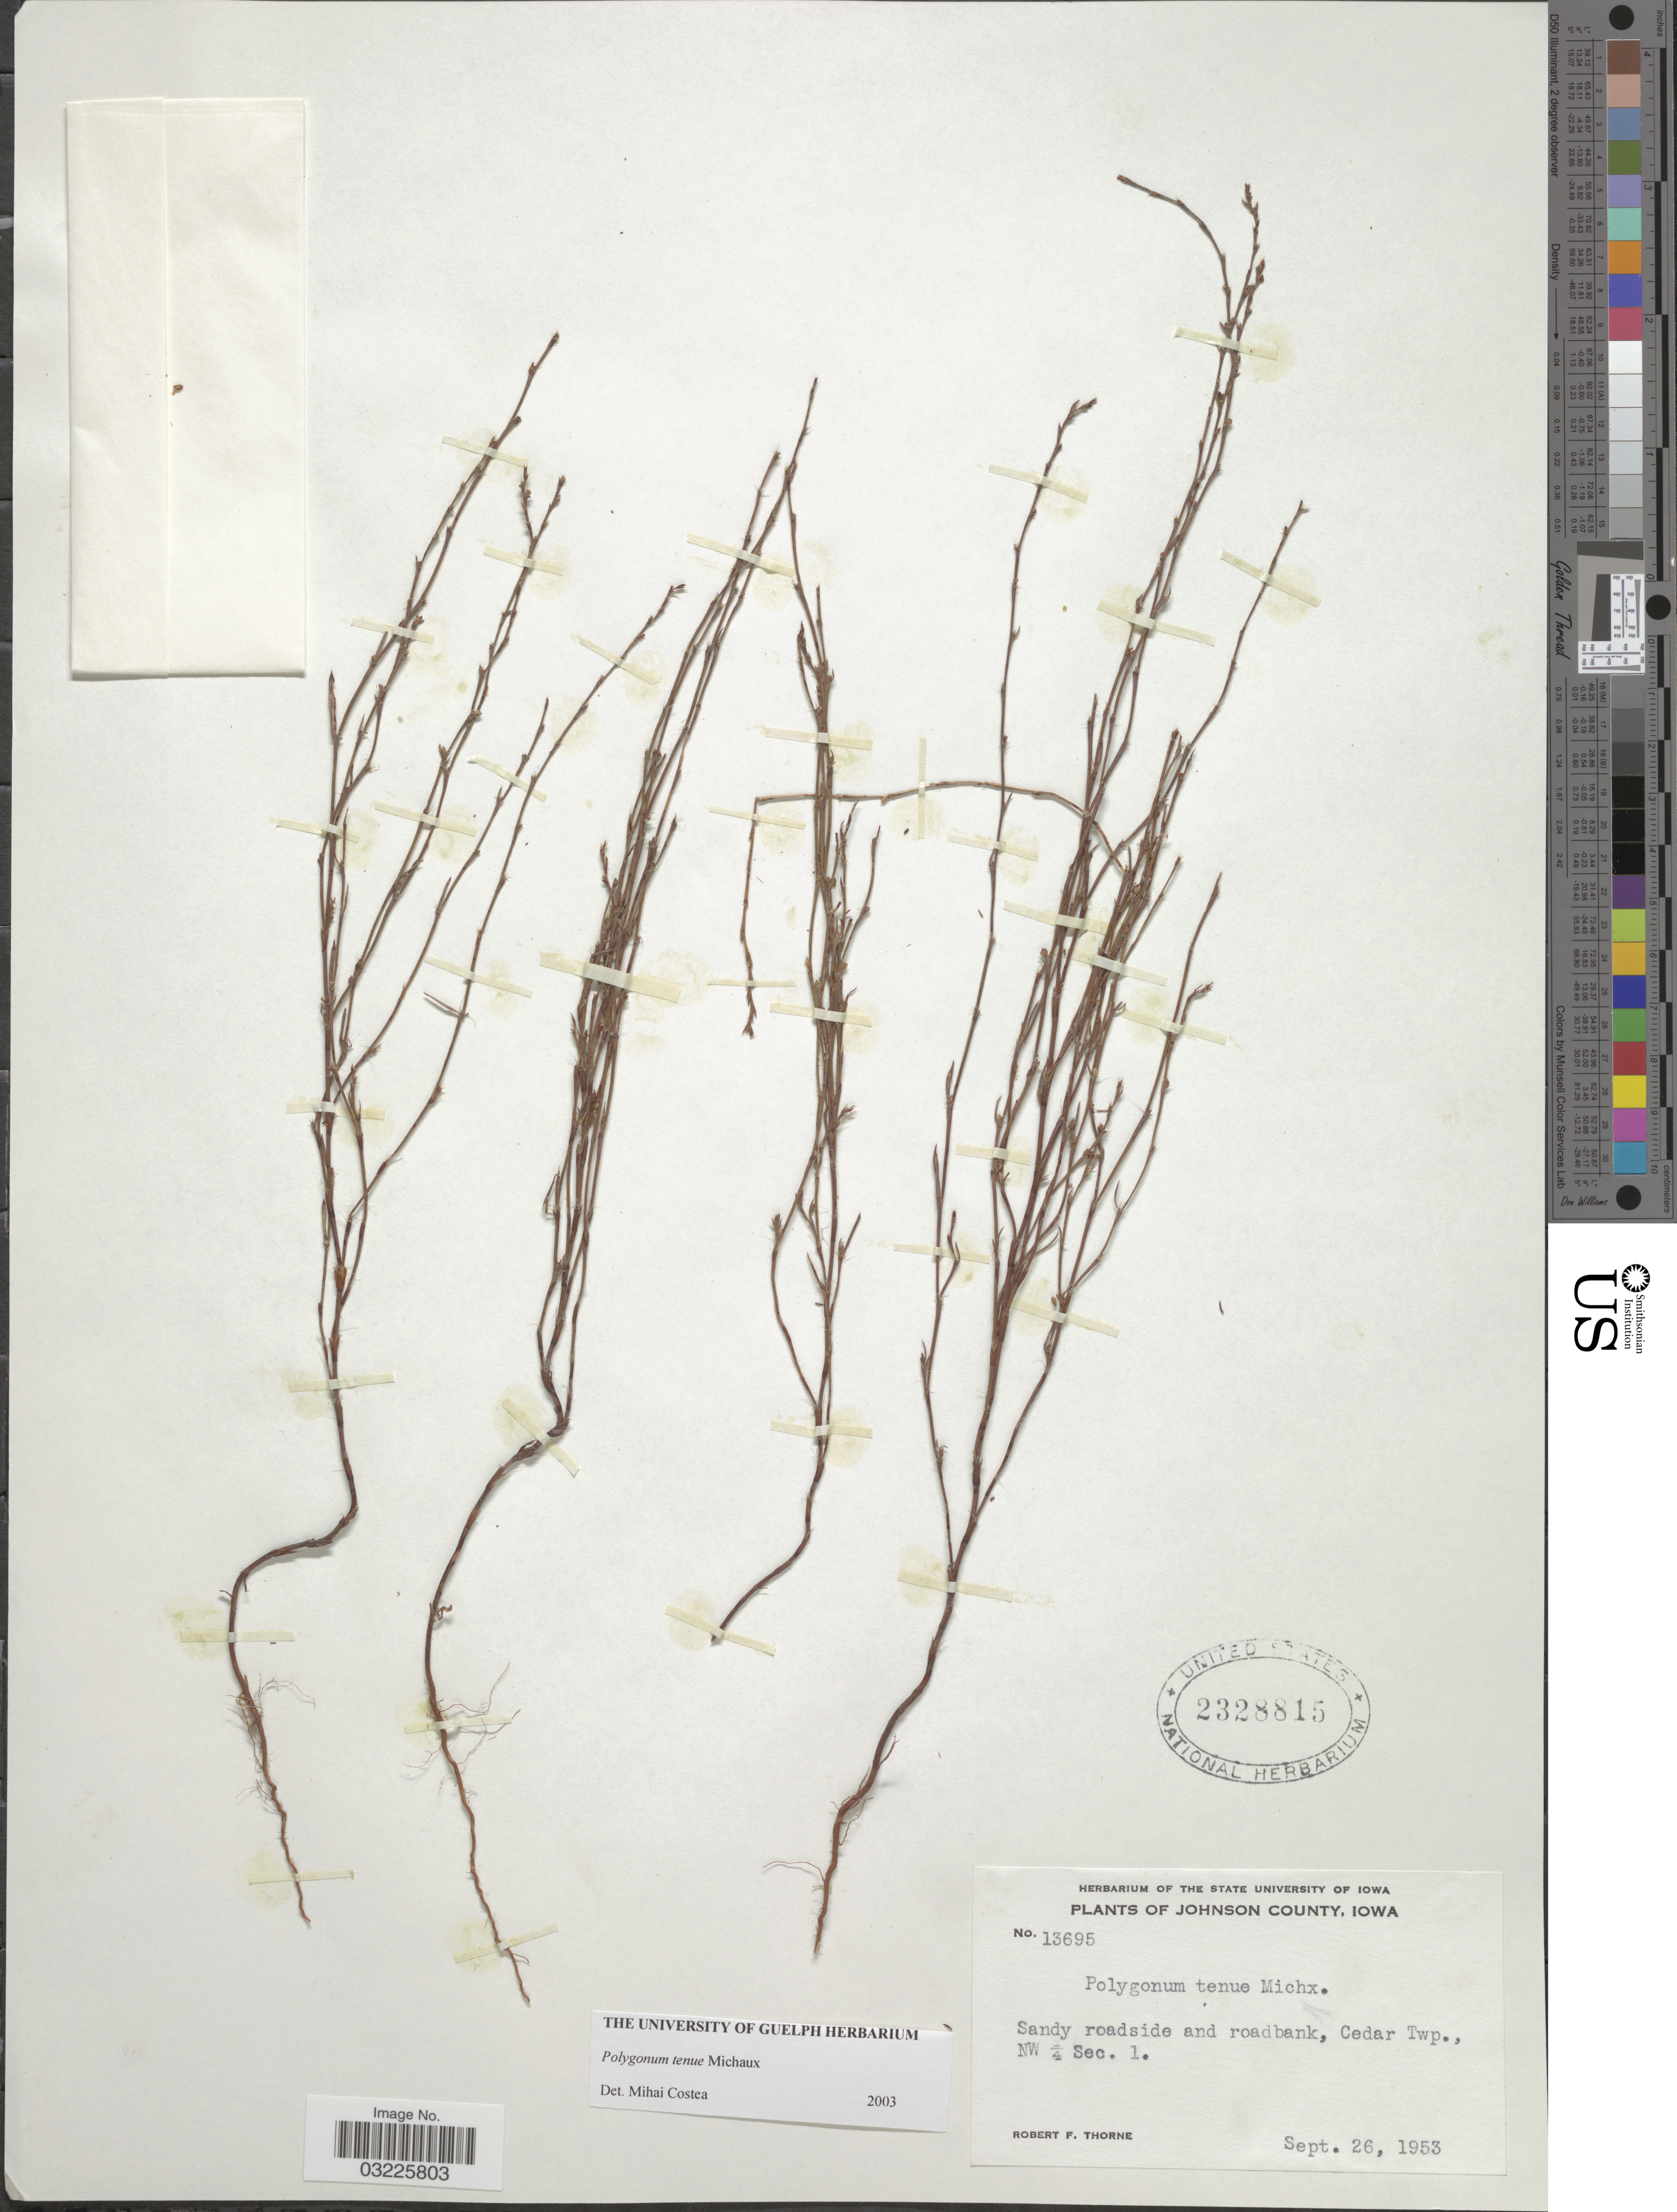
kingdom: Plantae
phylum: Tracheophyta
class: Magnoliopsida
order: Caryophyllales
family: Polygonaceae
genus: Polygonum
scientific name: Polygonum tenue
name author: F. Michx.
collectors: R. F. Thorne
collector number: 13695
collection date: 1953-09-26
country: United States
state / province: Iowa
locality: Johnson County. Sandy roadside and roadbank, Cedar Twp., NW ¼ Sec. 1.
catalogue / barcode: US 2328815